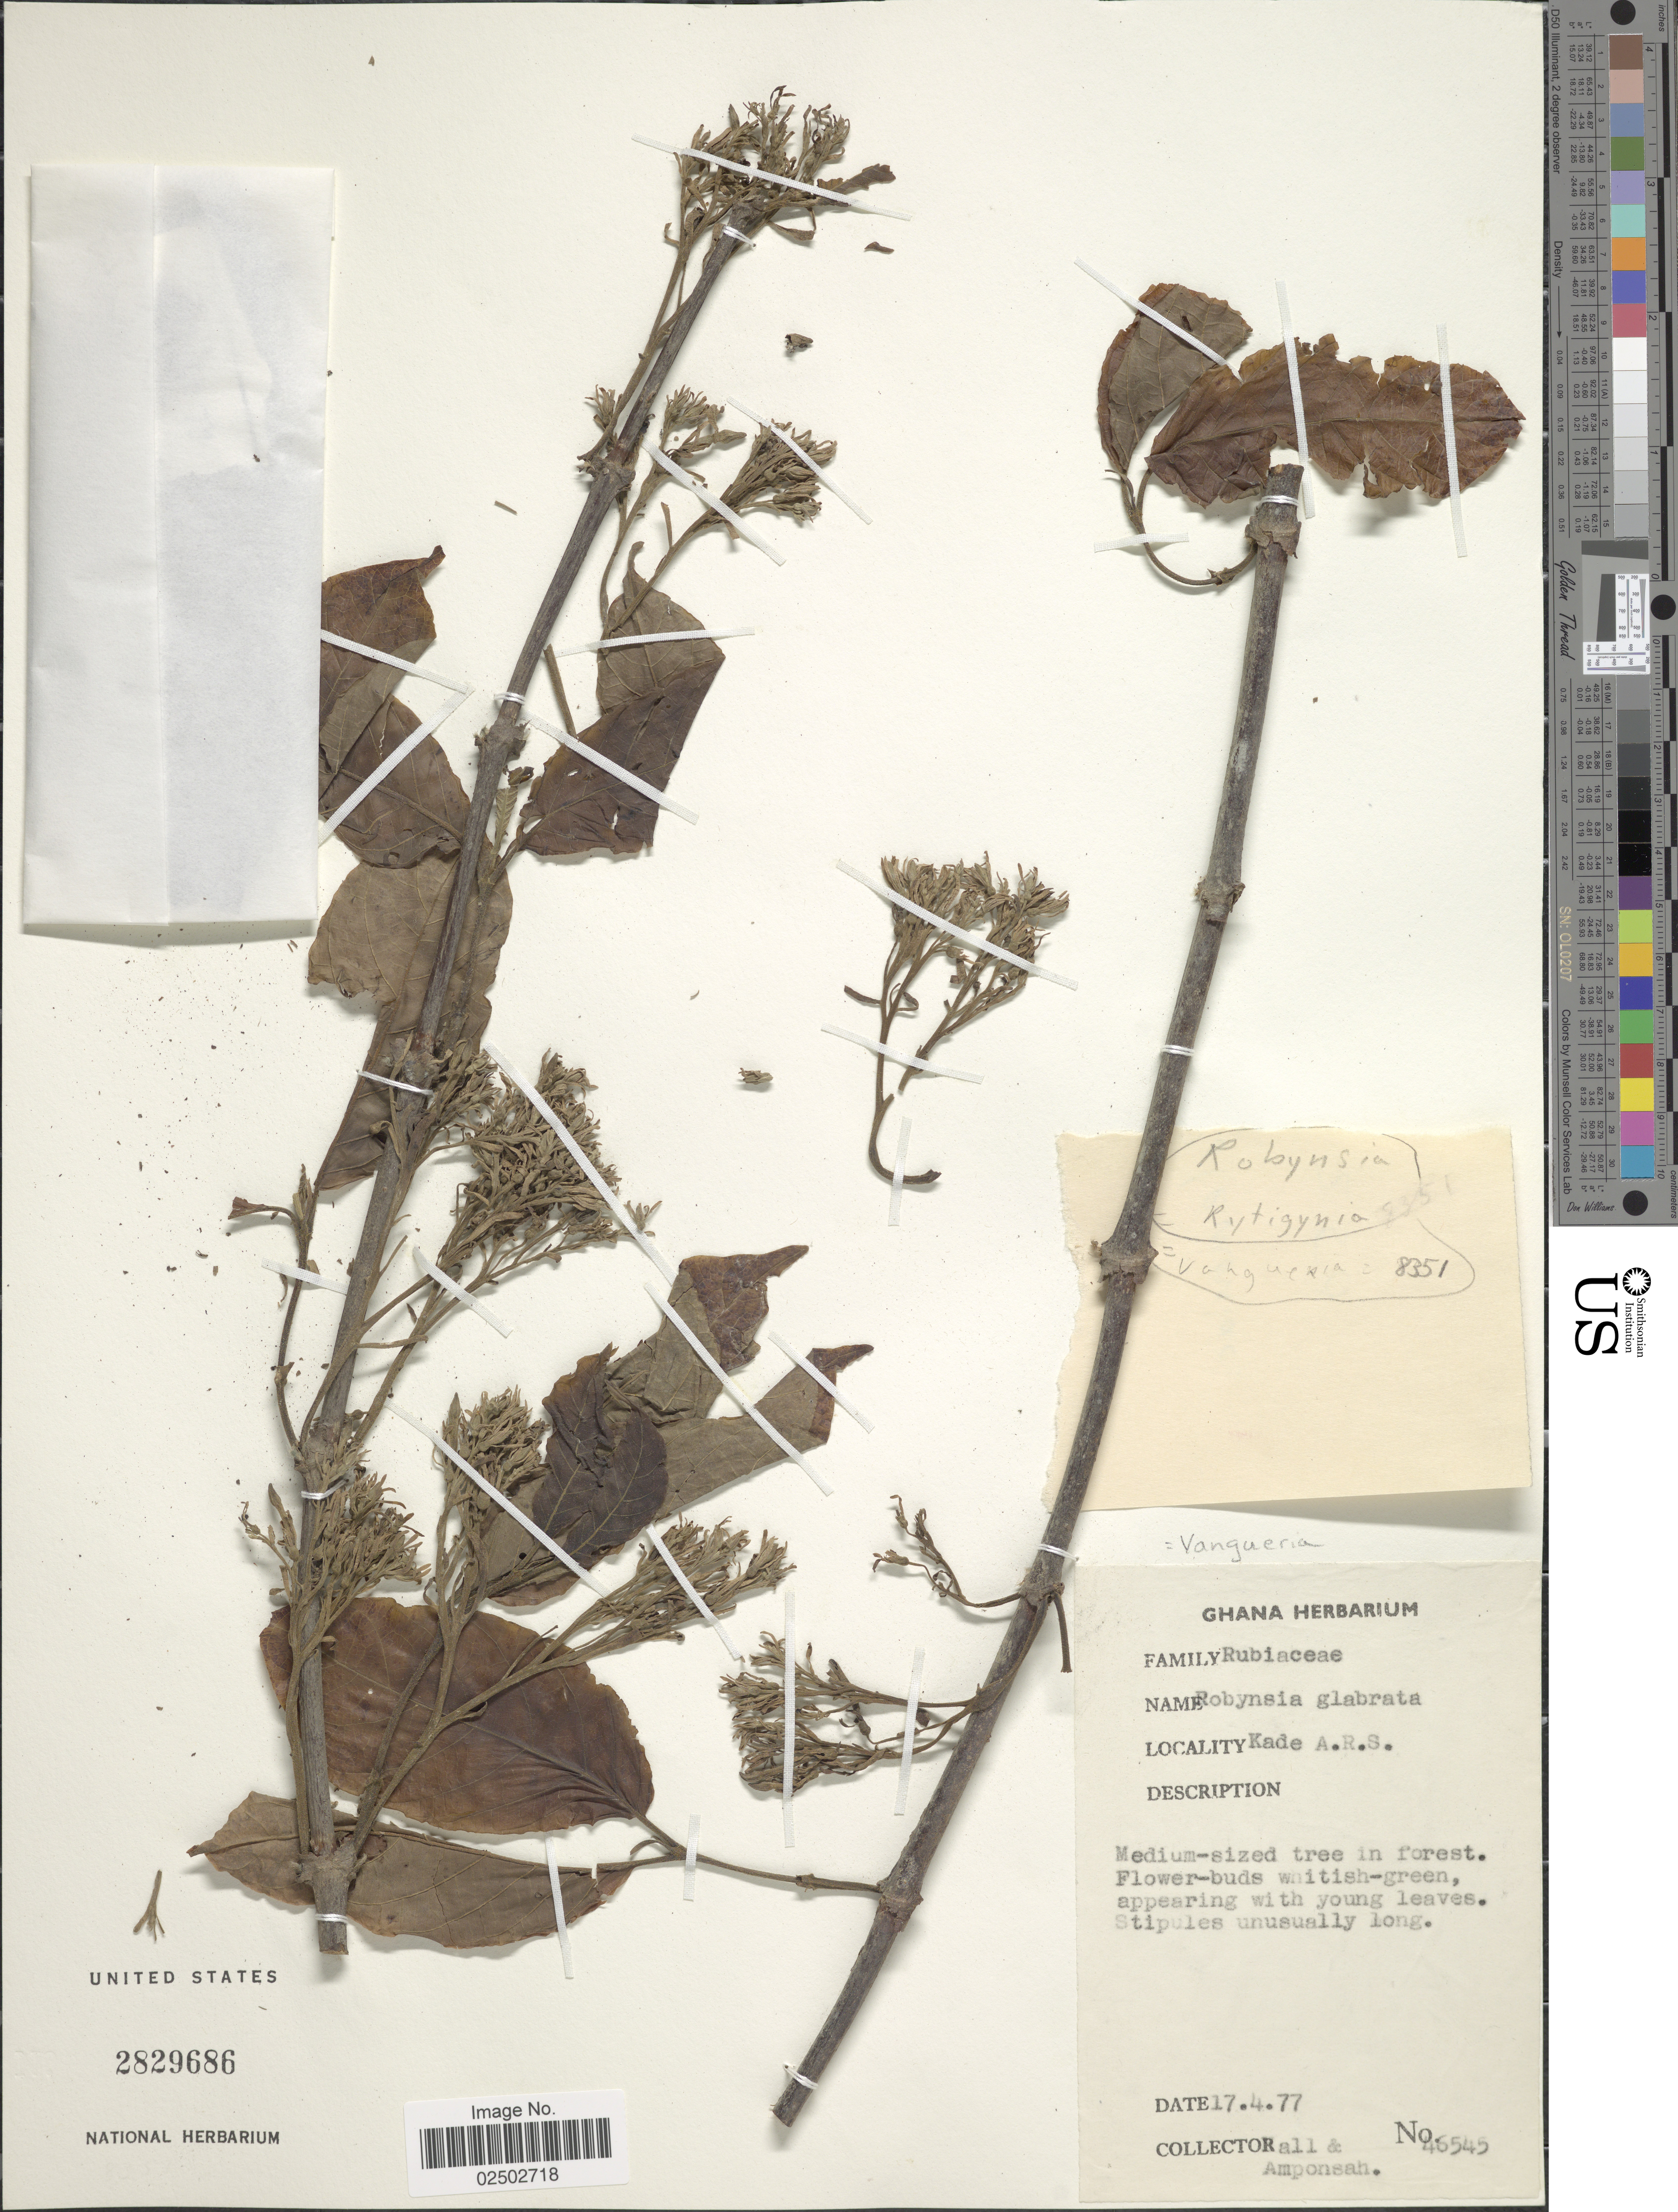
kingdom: Plantae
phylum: Tracheophyta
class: Magnoliopsida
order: Gentianales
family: Rubiaceae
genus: Vangueria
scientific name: Vangueria glabrata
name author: K. Schum.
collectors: -- Hall & -. Amponsah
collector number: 46545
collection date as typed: Transcribed d/m/y: 17/4/77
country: Ghana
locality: Kade A. R. S.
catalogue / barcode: US 2829686